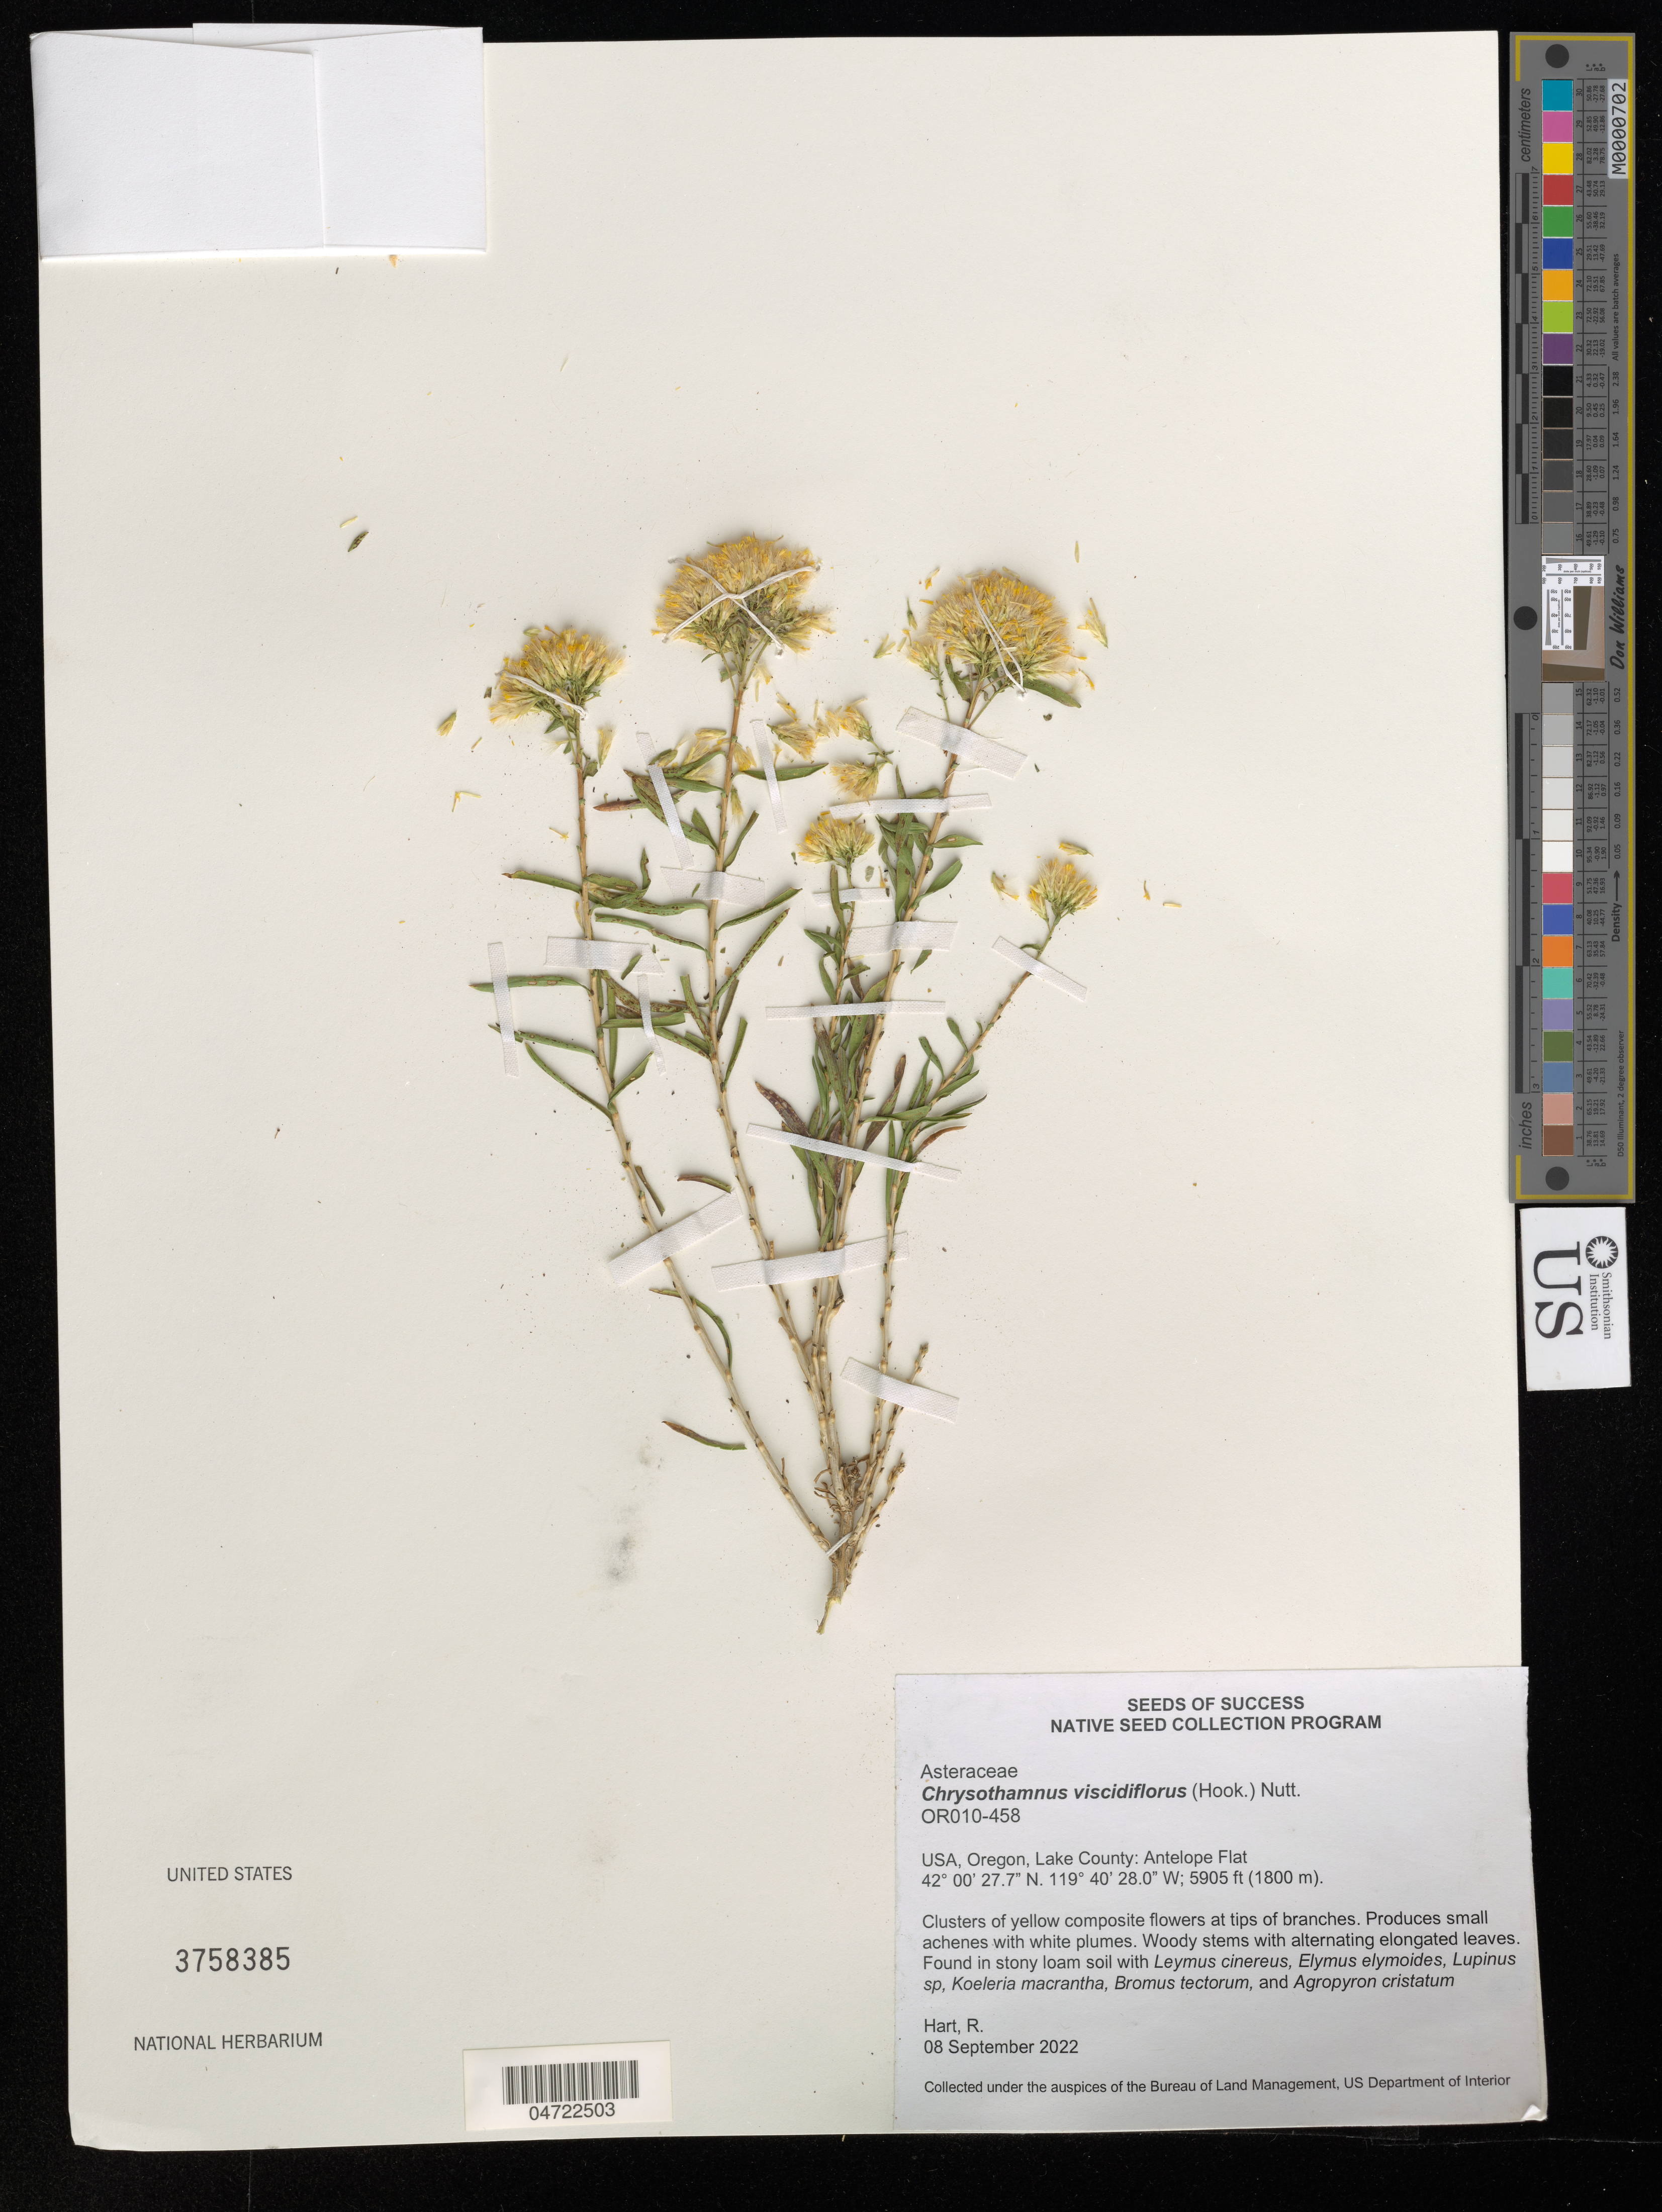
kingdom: Plantae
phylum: Tracheophyta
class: Magnoliopsida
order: Asterales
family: Asteraceae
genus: Chrysothamnus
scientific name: Chrysothamnus viscidiflorus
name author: (Hook.) Nutt.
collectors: R. A. Hart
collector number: OR010-458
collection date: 2022-09-08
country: United States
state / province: Oregon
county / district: Lake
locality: Lake County: Antelope Flat.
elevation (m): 1800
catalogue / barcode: US 3758385